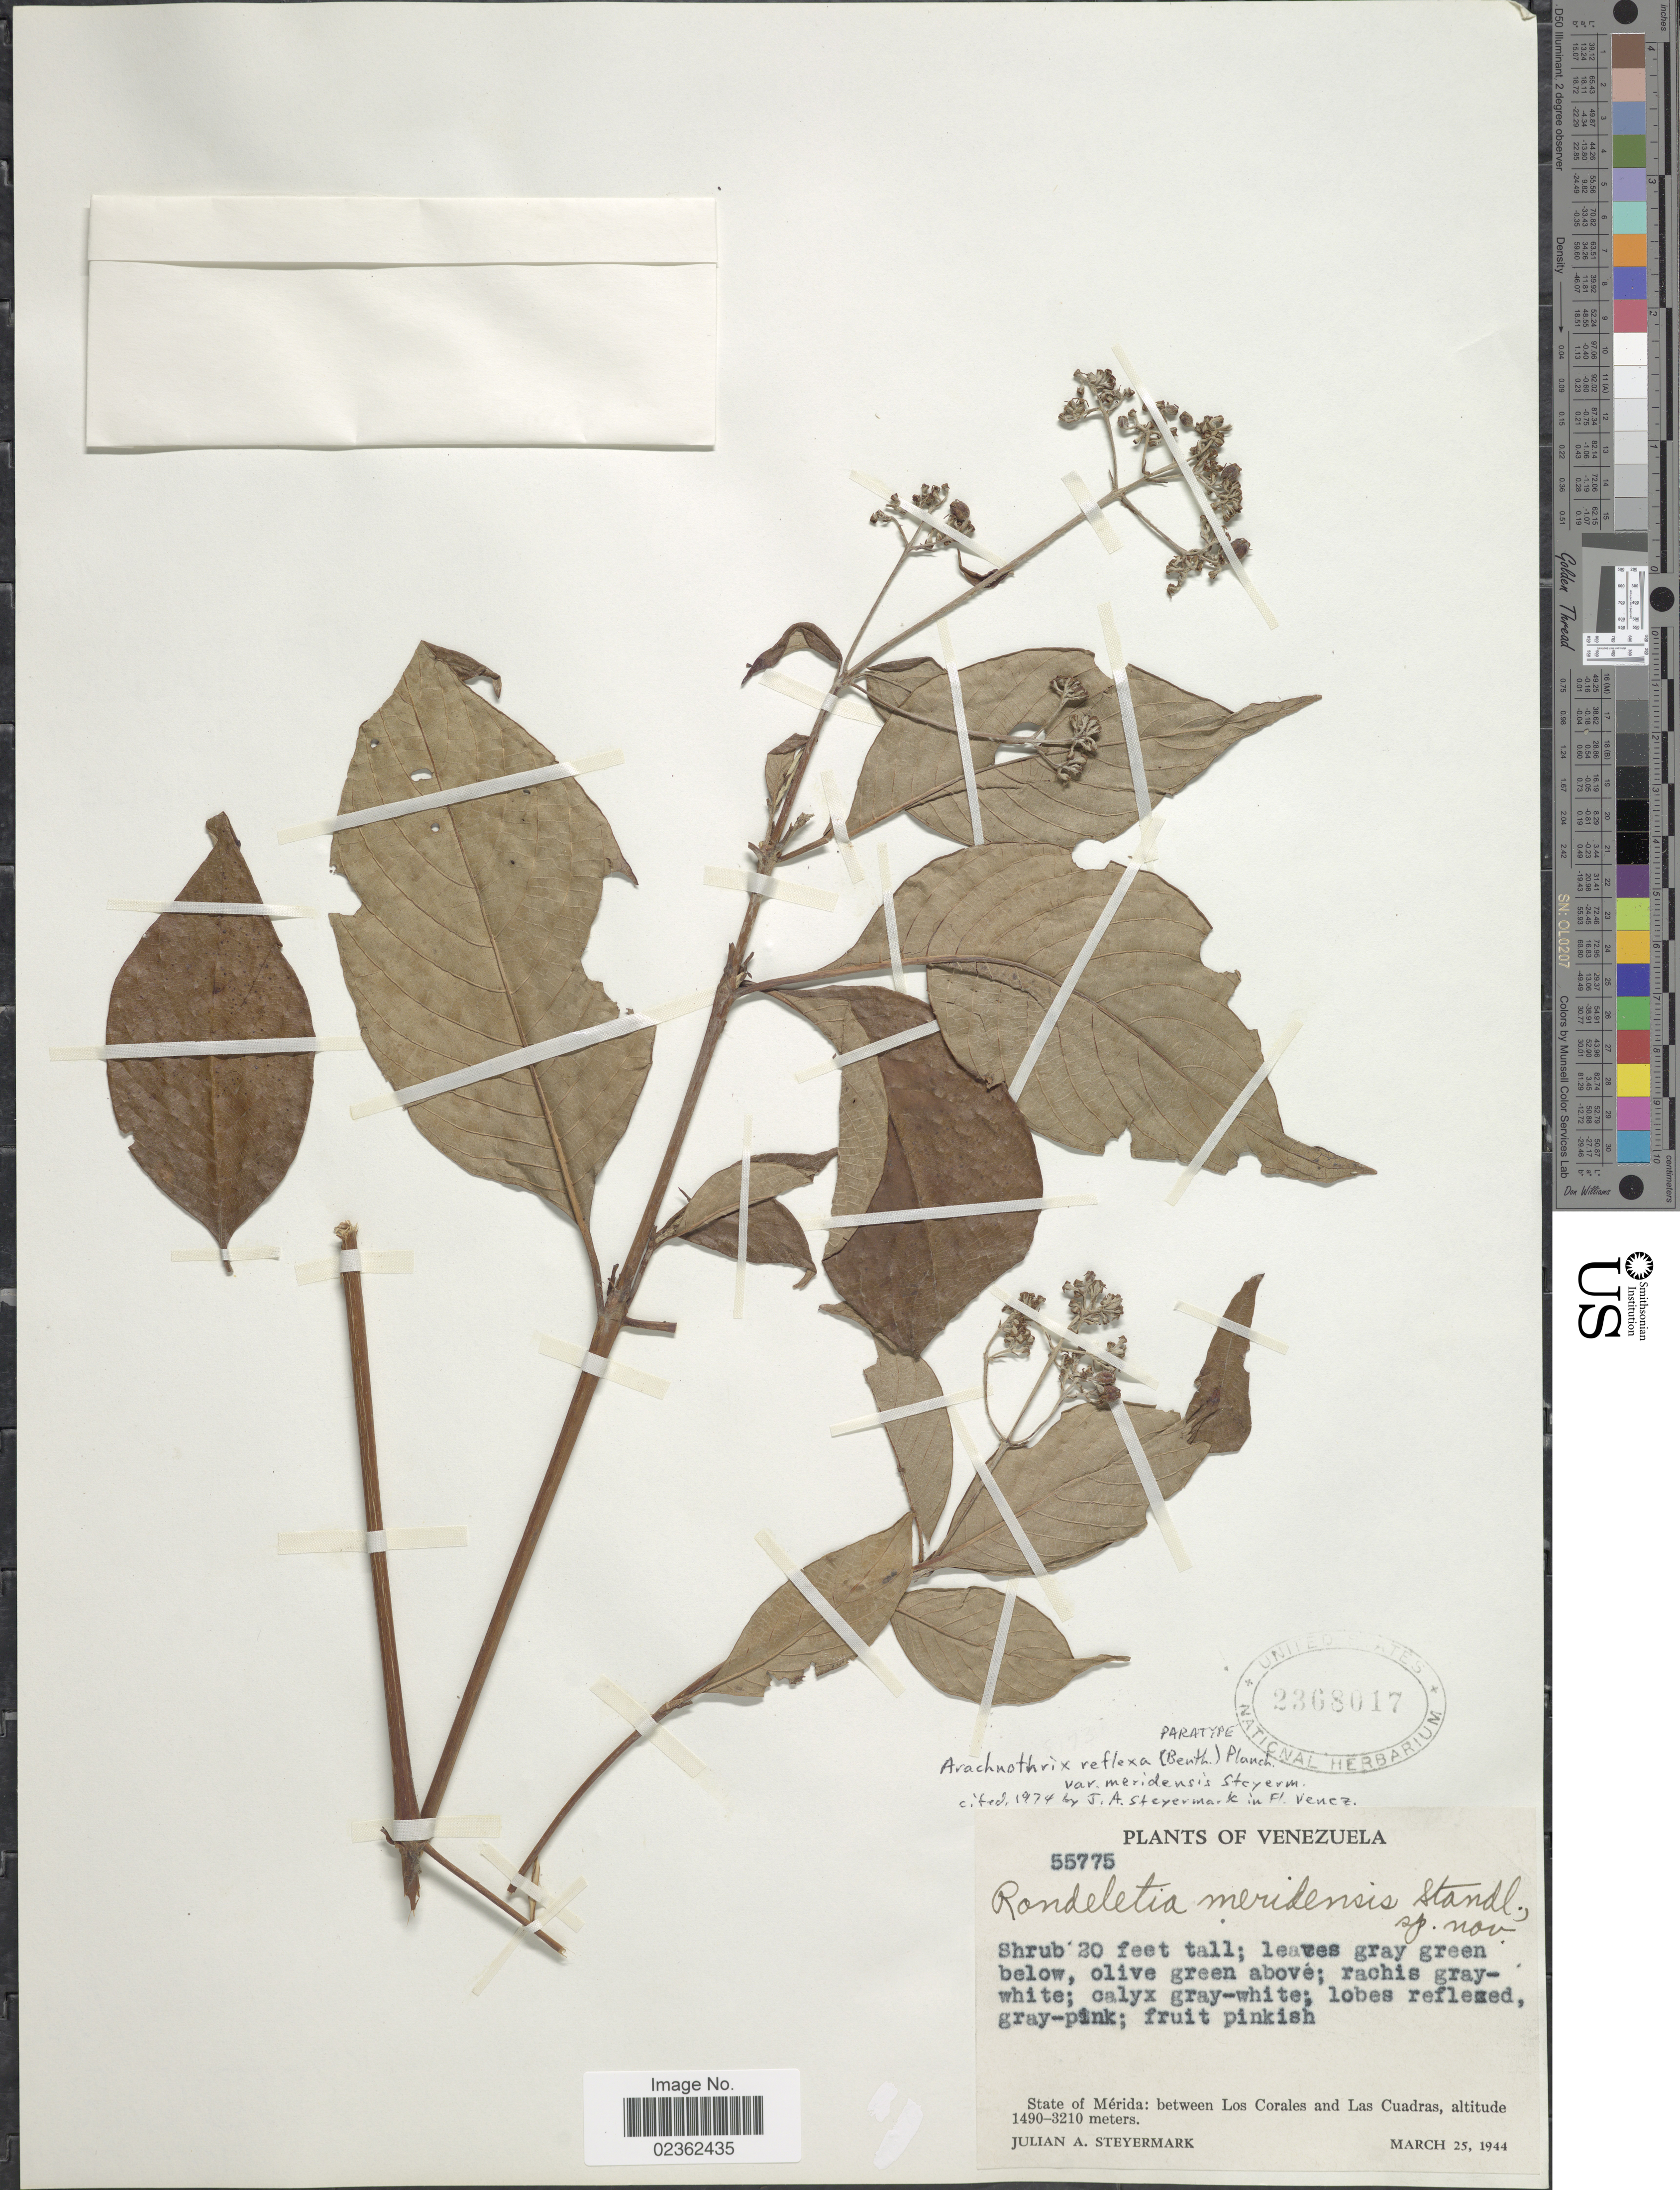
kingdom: Plantae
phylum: Tracheophyta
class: Magnoliopsida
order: Gentianales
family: Rubiaceae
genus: Arachnothryx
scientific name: Arachnothryx reflexa var. meridensis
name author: Steyerm.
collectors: J. Steyermark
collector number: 55775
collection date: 1944-03-25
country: Venezuela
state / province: Mérida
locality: Between Los Corales and Las Cuadras.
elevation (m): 1490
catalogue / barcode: US 2368017